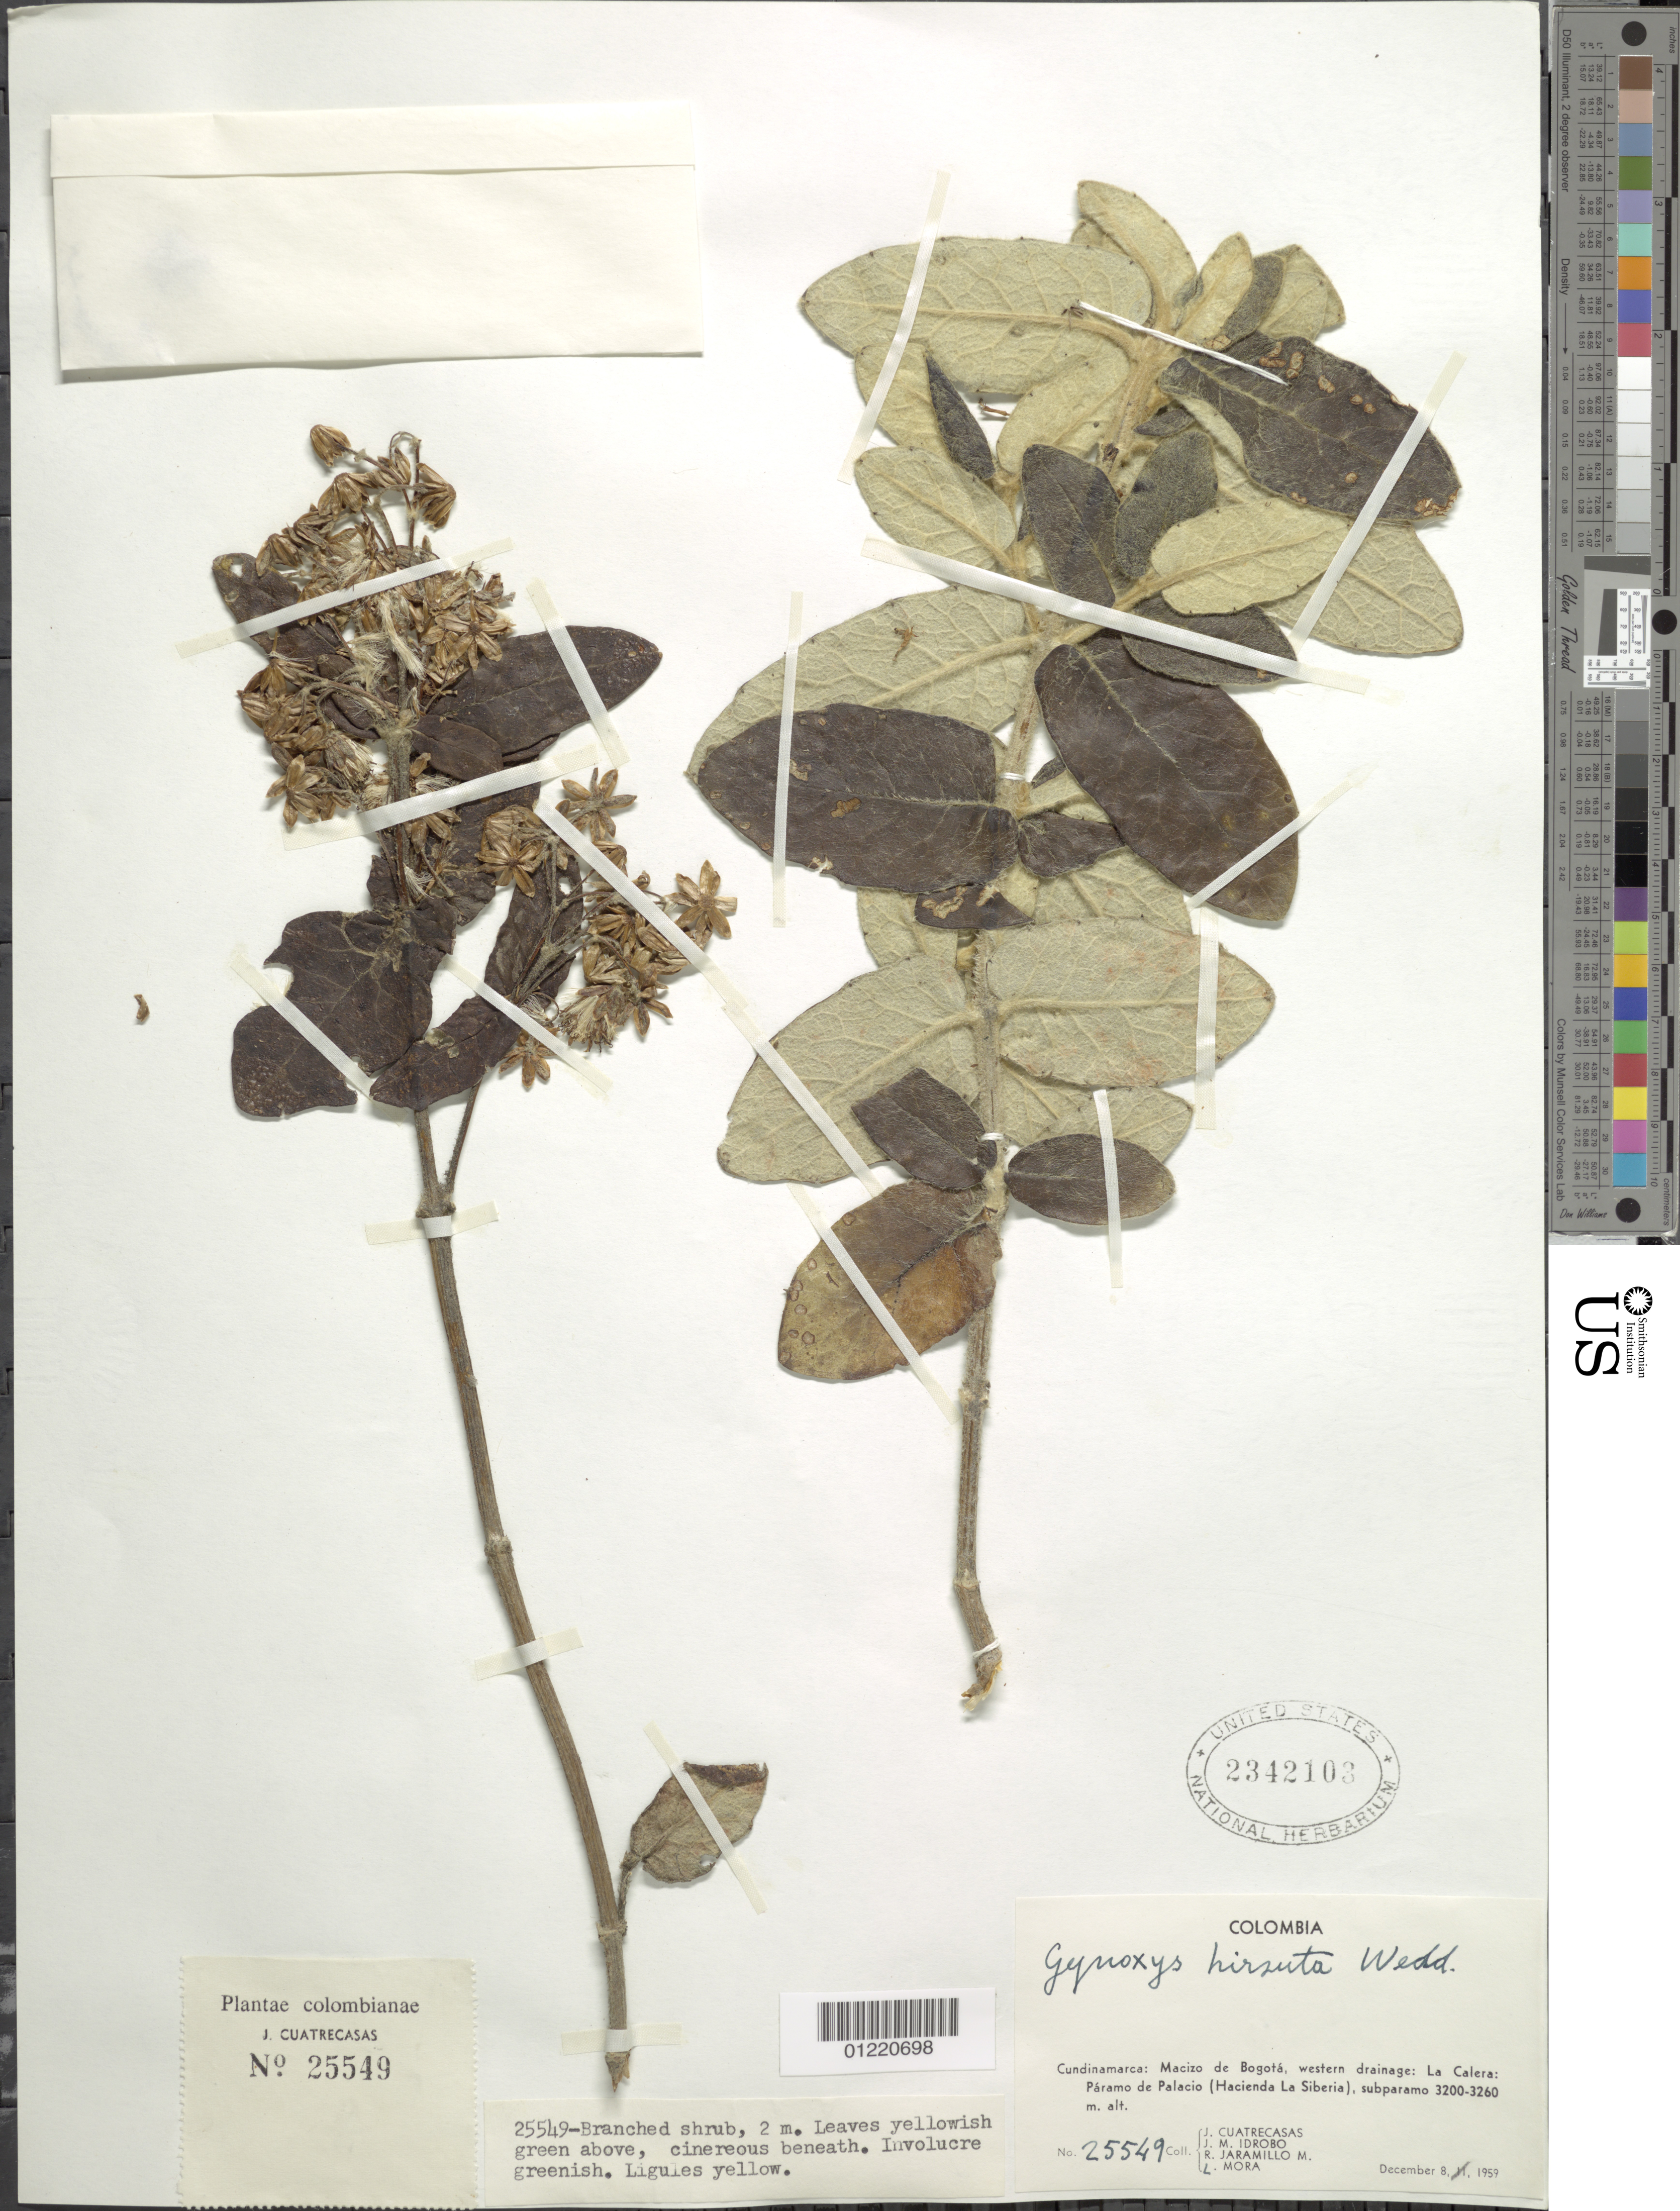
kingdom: Plantae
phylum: Tracheophyta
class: Magnoliopsida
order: Asterales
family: Asteraceae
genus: Gynoxys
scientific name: Gynoxys hirsuta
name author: Wedd.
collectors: J. Cuatrecasas, J. M. Idrobo, R. Jaramillo M. & L. Mora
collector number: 25549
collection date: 1959-12-08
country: Colombia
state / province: Cundinamarca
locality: Macizo de Bogota, western drainage: La Calera: Paramo de Palacio (Hacienda La Siberia), subparamo.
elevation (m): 3200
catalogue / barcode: US 2342103